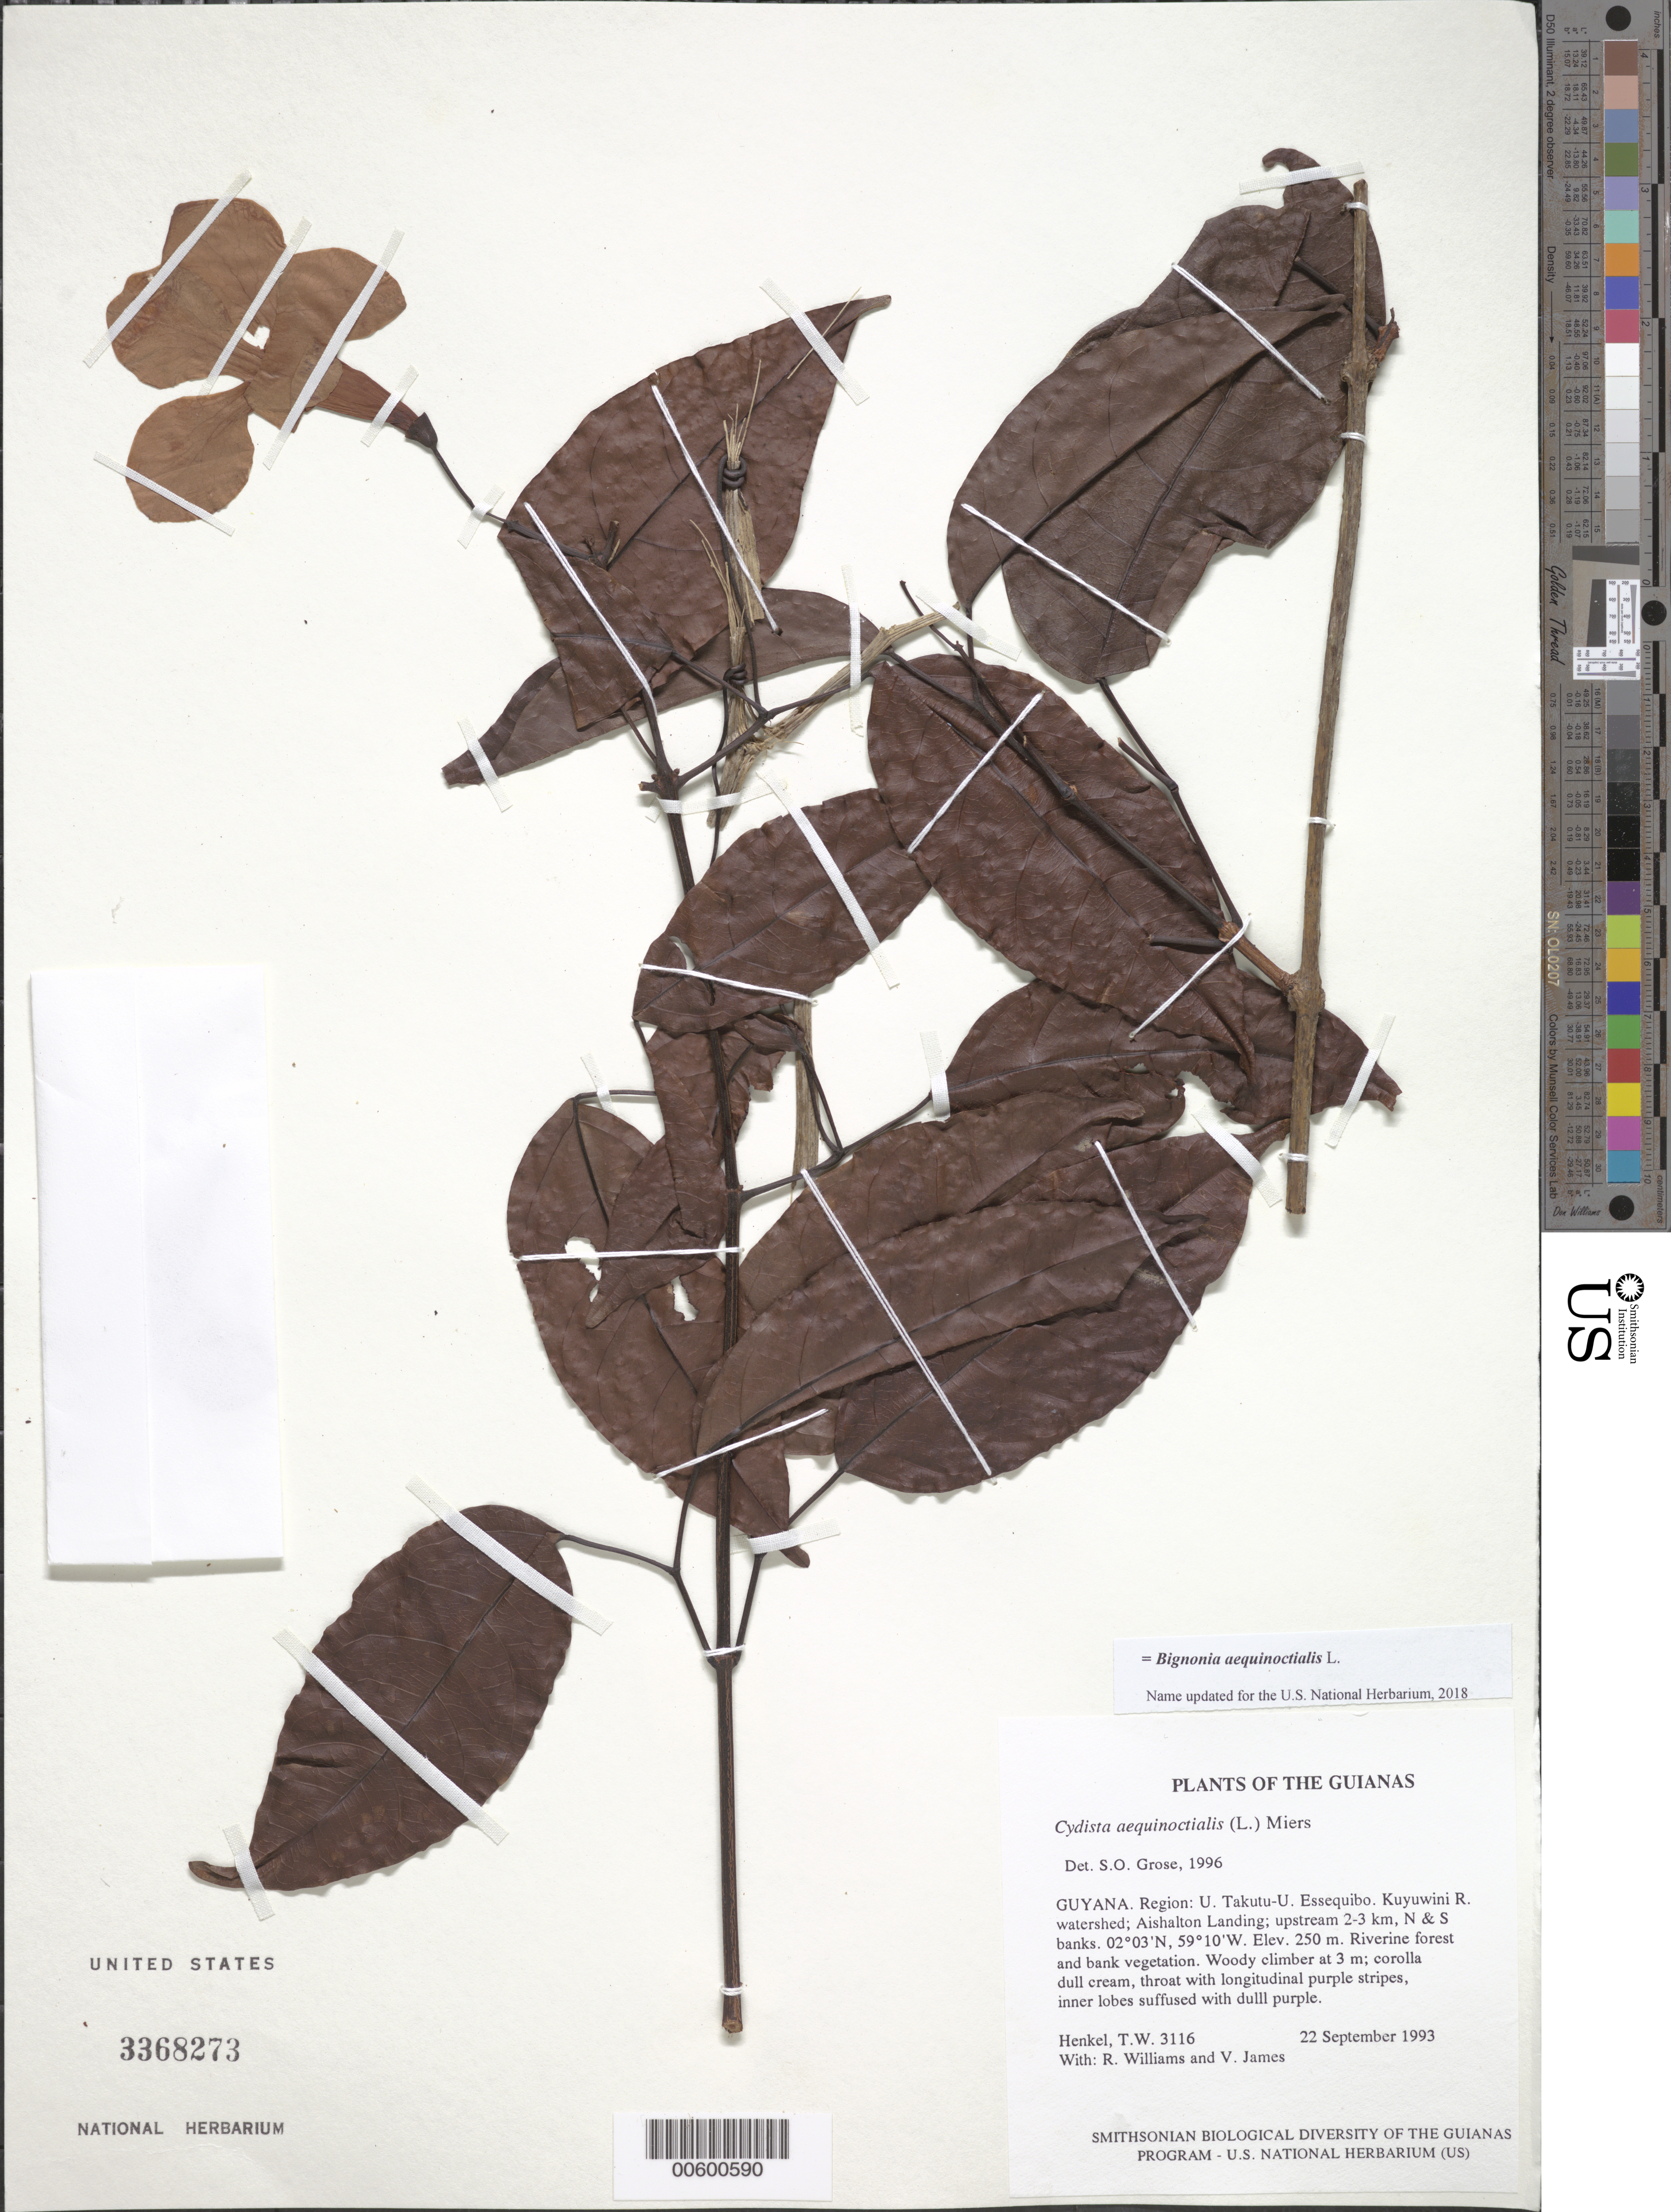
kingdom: Plantae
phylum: Tracheophyta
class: Magnoliopsida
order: Lamiales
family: Bignoniaceae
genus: Bignonia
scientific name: Bignonia aequinoctialis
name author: L.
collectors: T. Henkel, R. Williams & V. James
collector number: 3116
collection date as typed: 22 September 1993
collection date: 1993-09-22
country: Guyana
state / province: U. Takutu-U. Essequibo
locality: Kuyuwini R. watershed; Aishalton Landing; upstream 2-3 km, N & S banks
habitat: Riverine forest and bank vegetation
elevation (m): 250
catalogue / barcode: US 3368273